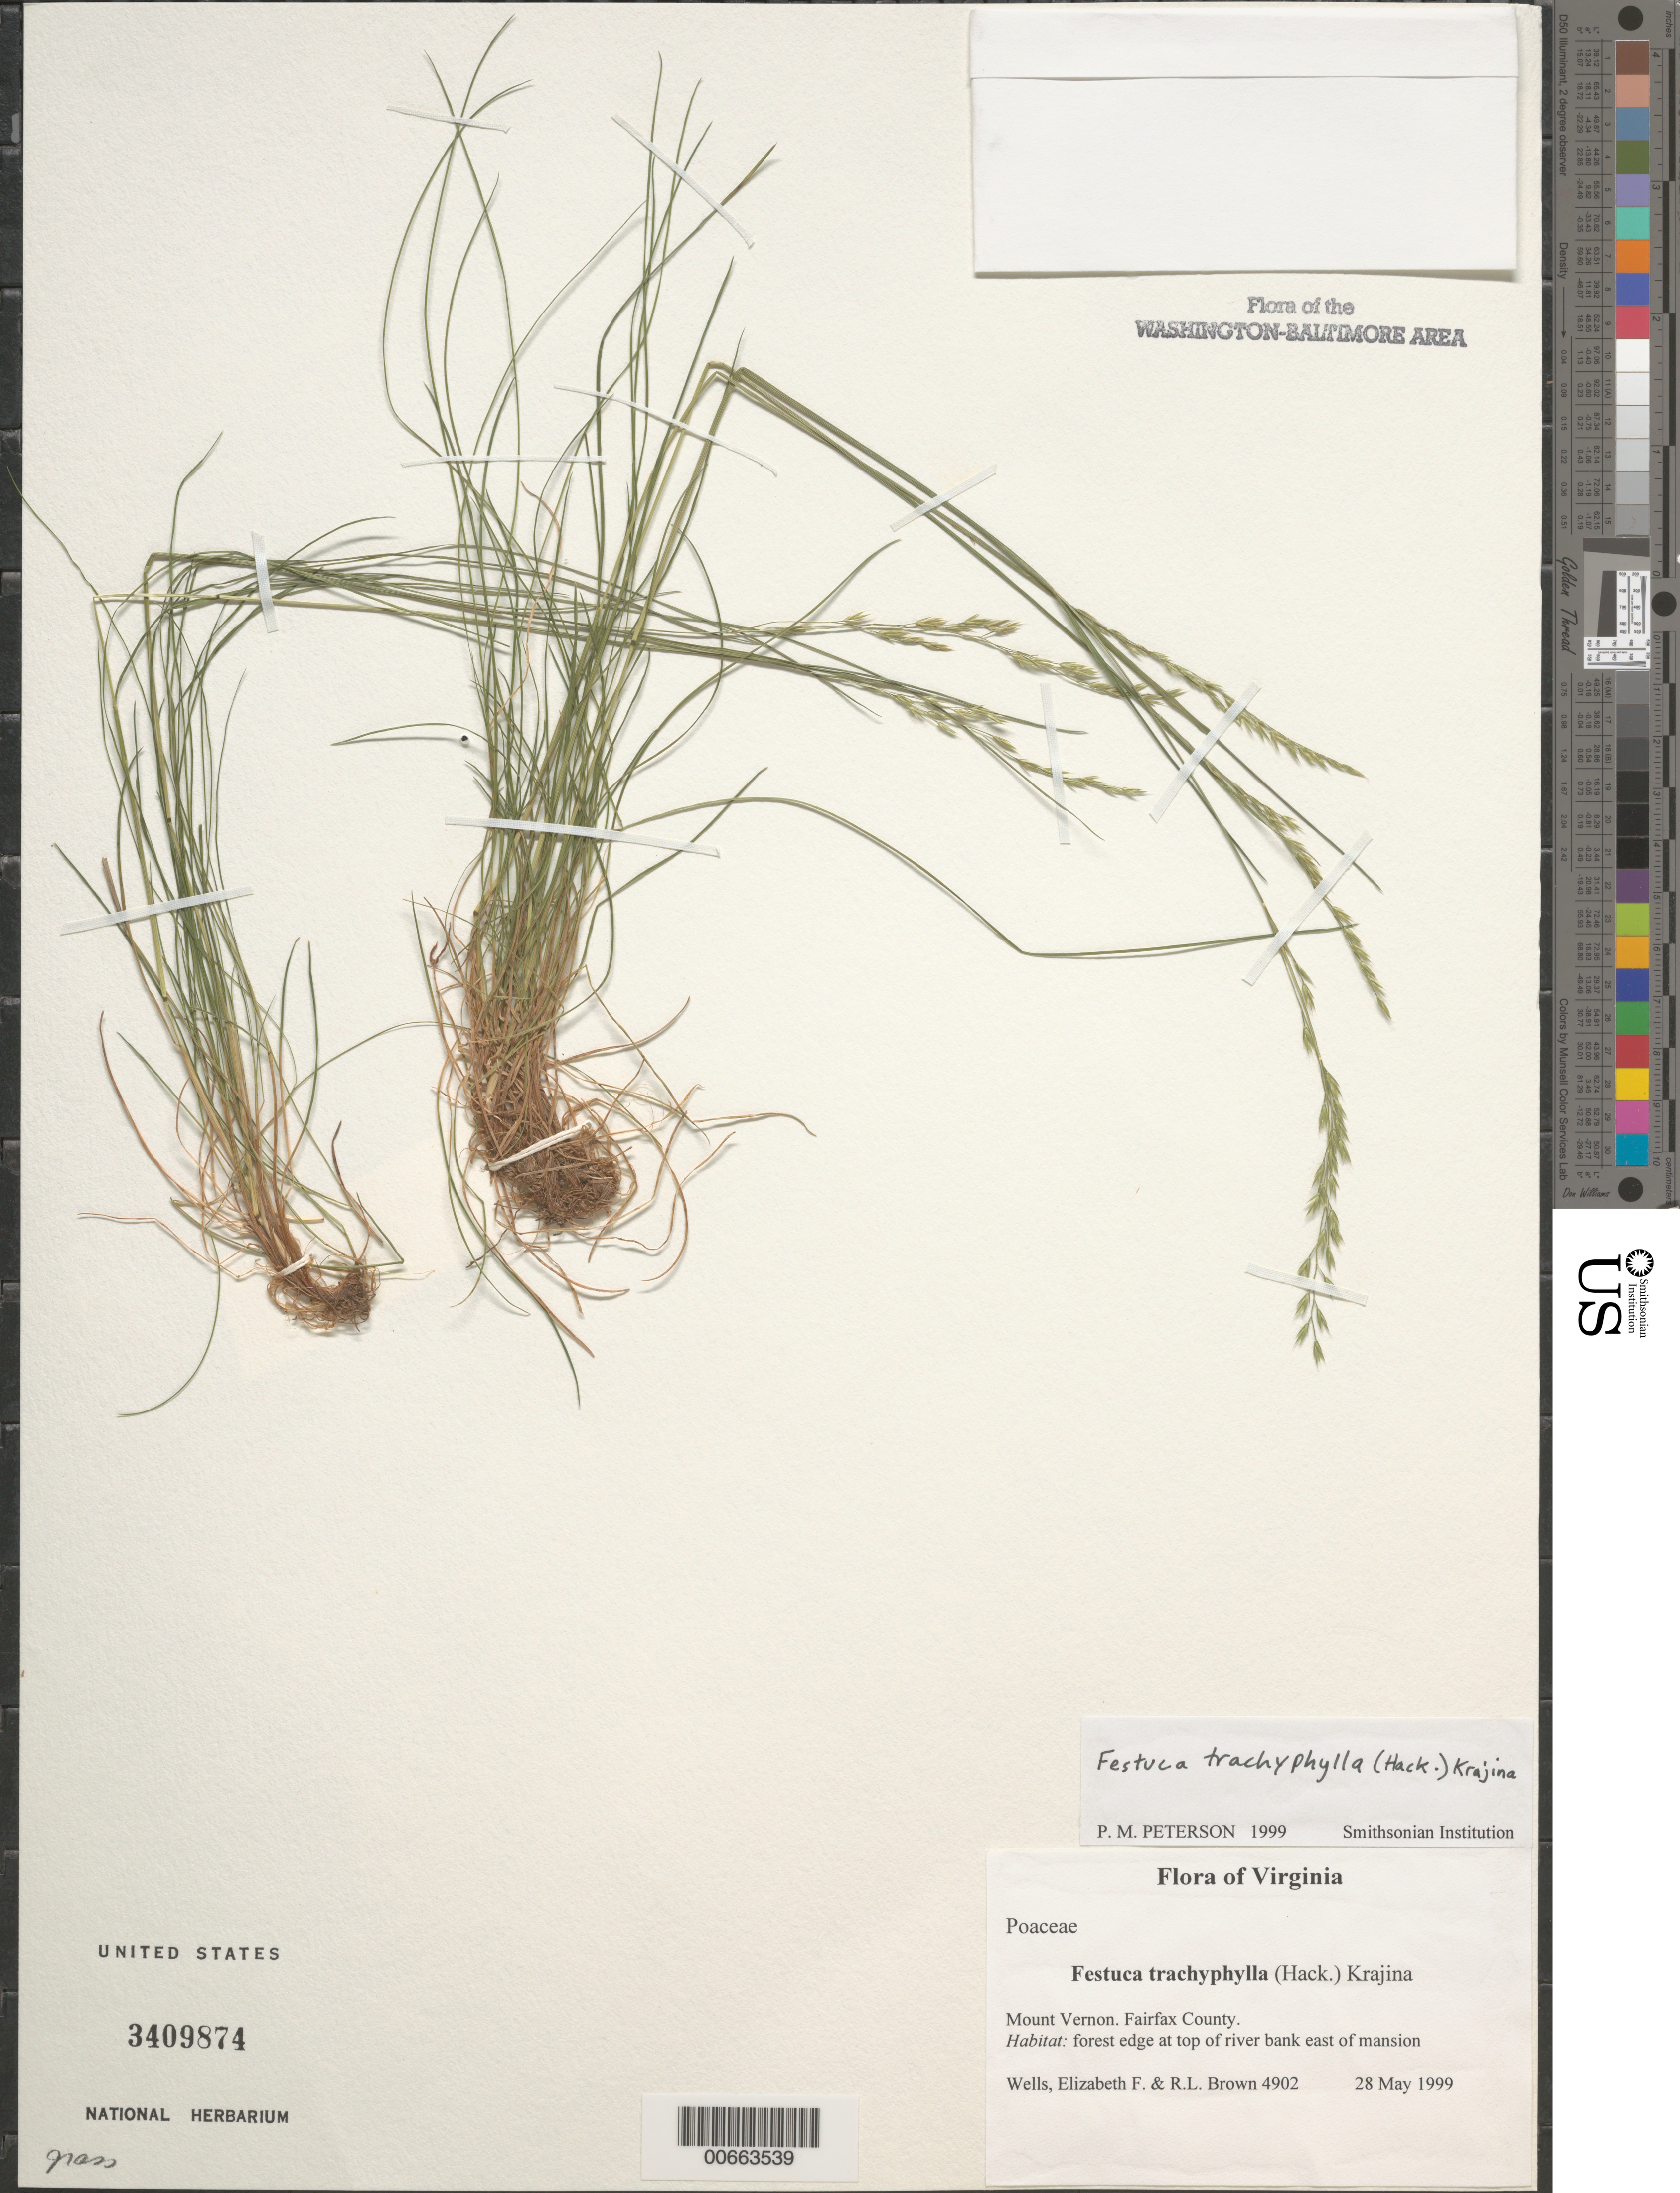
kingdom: Plantae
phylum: Tracheophyta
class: Liliopsida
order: Poales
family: Poaceae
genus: Festuca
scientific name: Festuca trachyphylla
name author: (Hack.) Krajina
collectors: E. F. Wells & R. L. Brown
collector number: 4902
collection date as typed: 28 May 1999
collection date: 1999-05-28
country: United States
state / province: Virginia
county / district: Fairfax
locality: Mount Vernon. East of mansion.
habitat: Forest edge at top of river bank.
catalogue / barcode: US 3409874